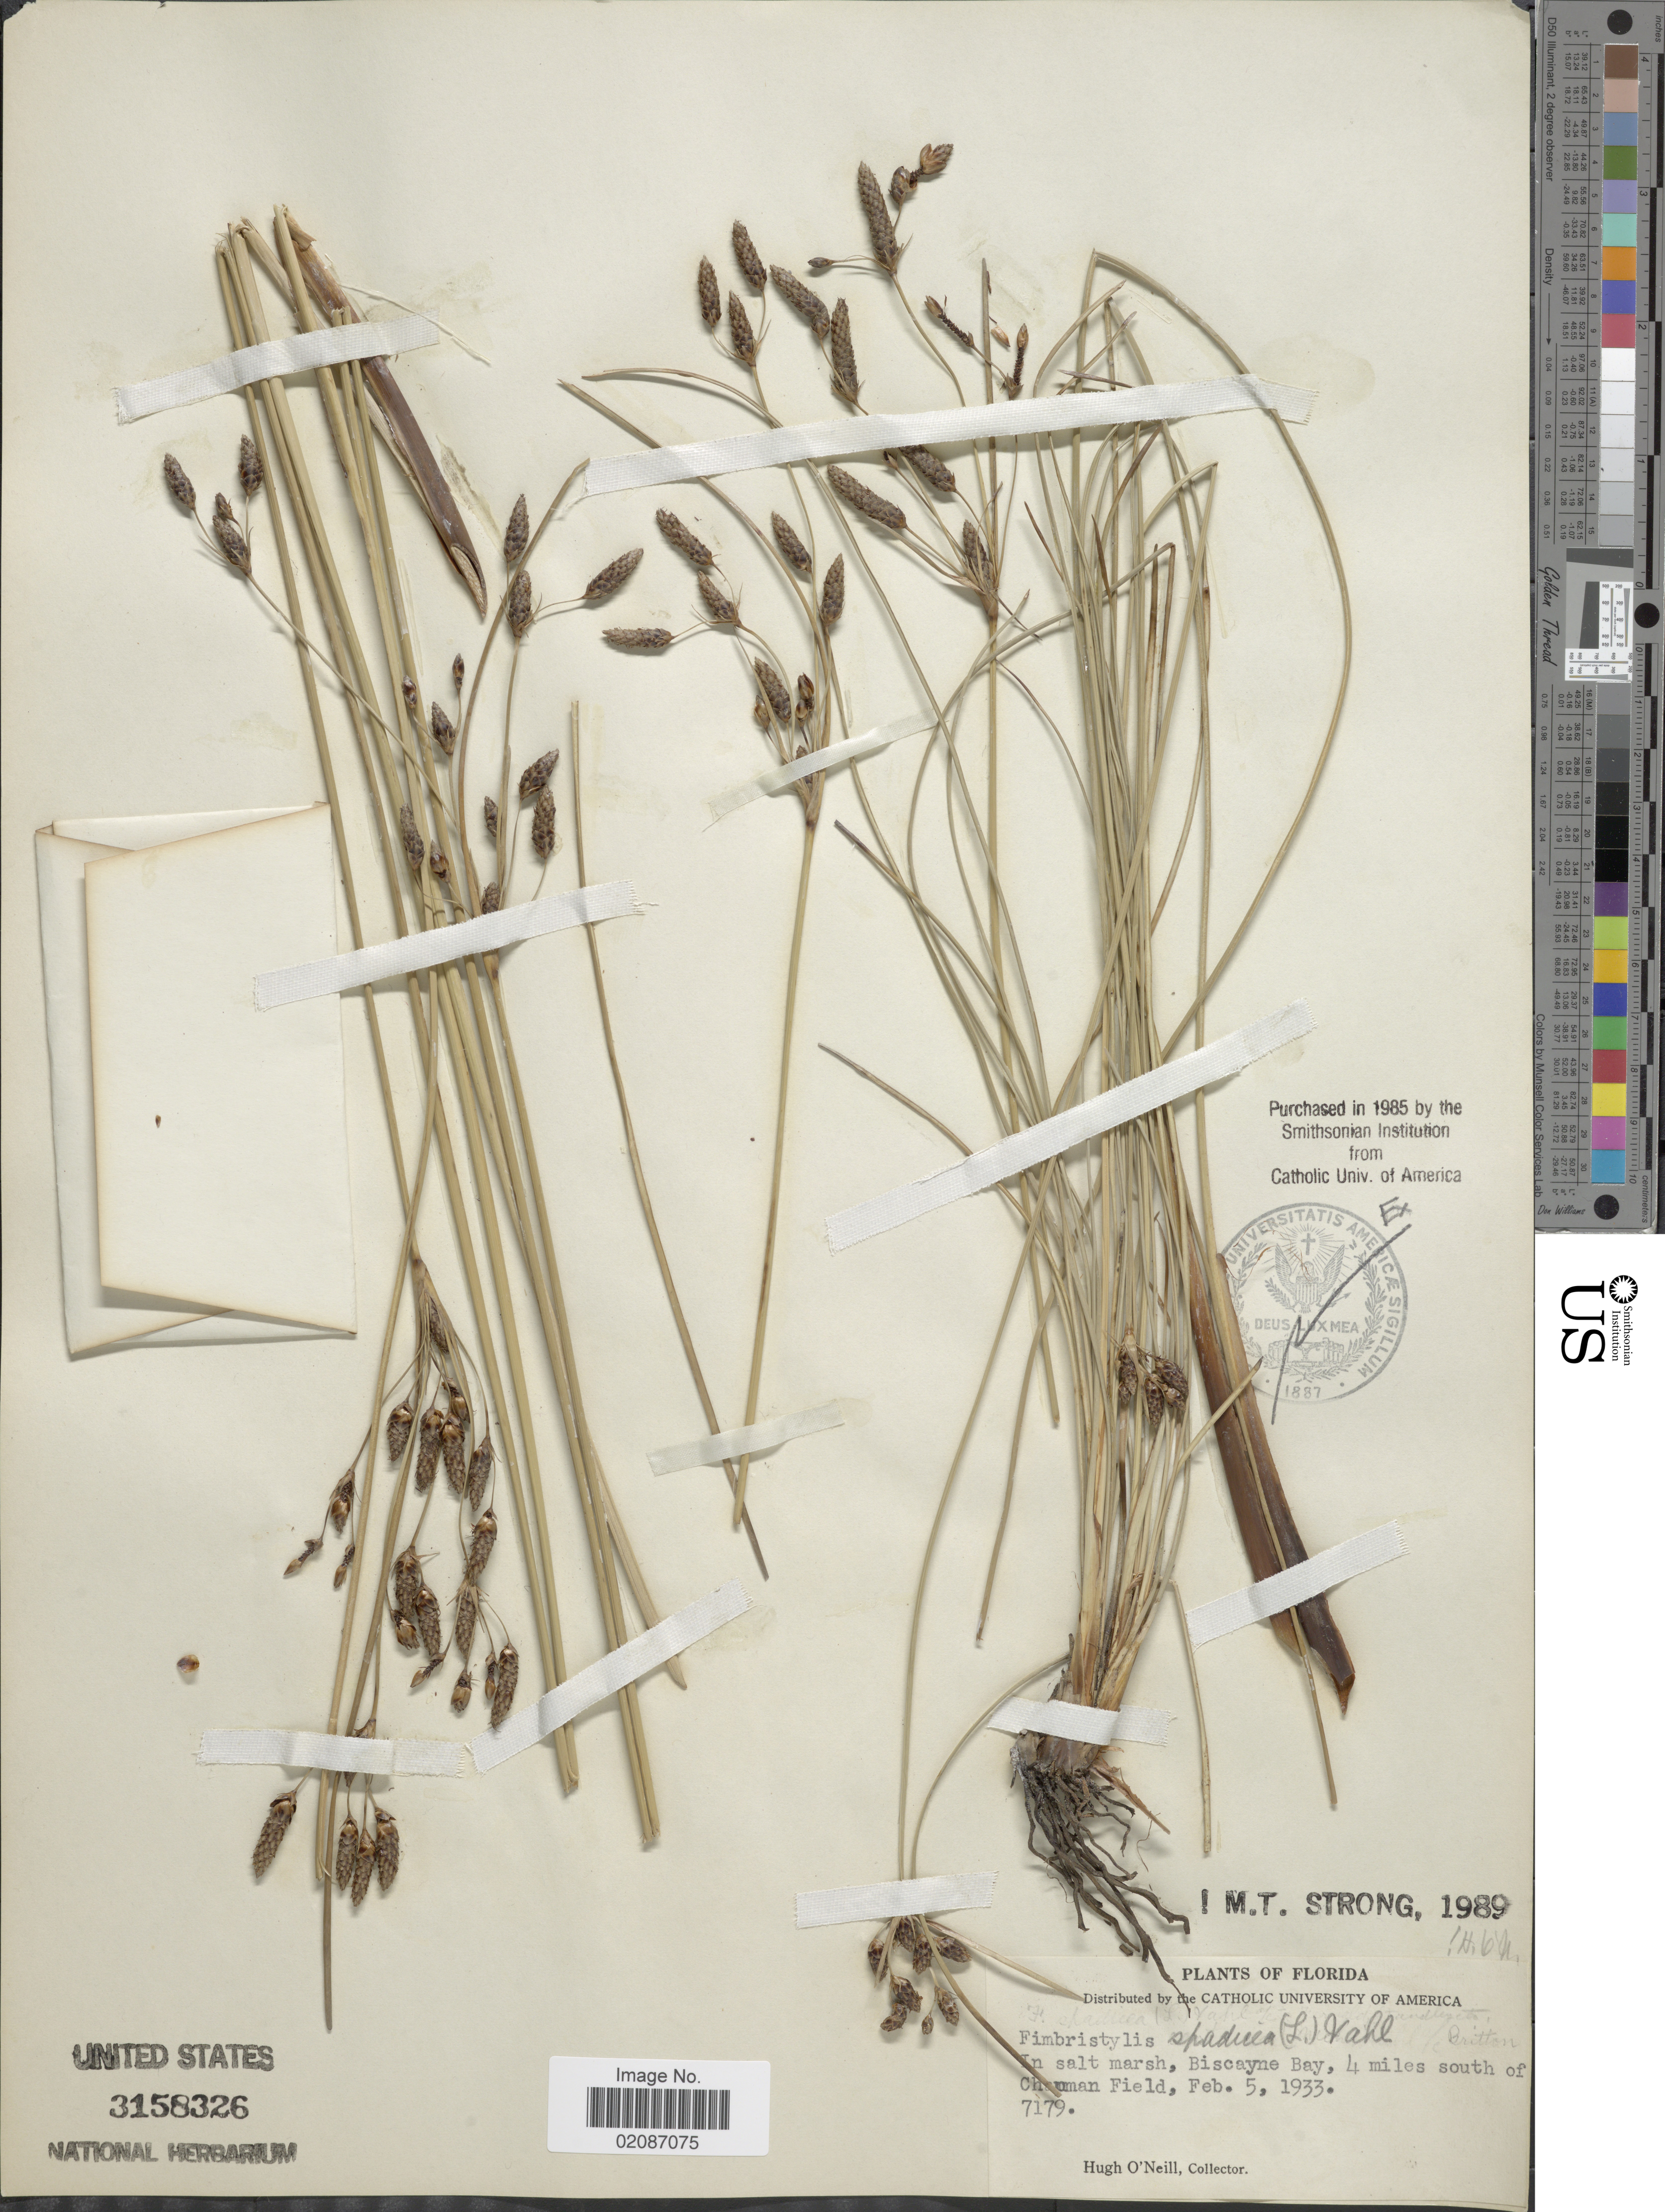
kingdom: Plantae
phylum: Tracheophyta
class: Liliopsida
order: Poales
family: Cyperaceae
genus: Fimbristylis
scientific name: Fimbristylis castanea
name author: (Michx.) Vahl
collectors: H. O'Neill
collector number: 7179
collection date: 1933-02-05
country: United States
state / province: Florida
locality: Biscayne Bay, 4 miles south of Chapman Field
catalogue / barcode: US 3158326